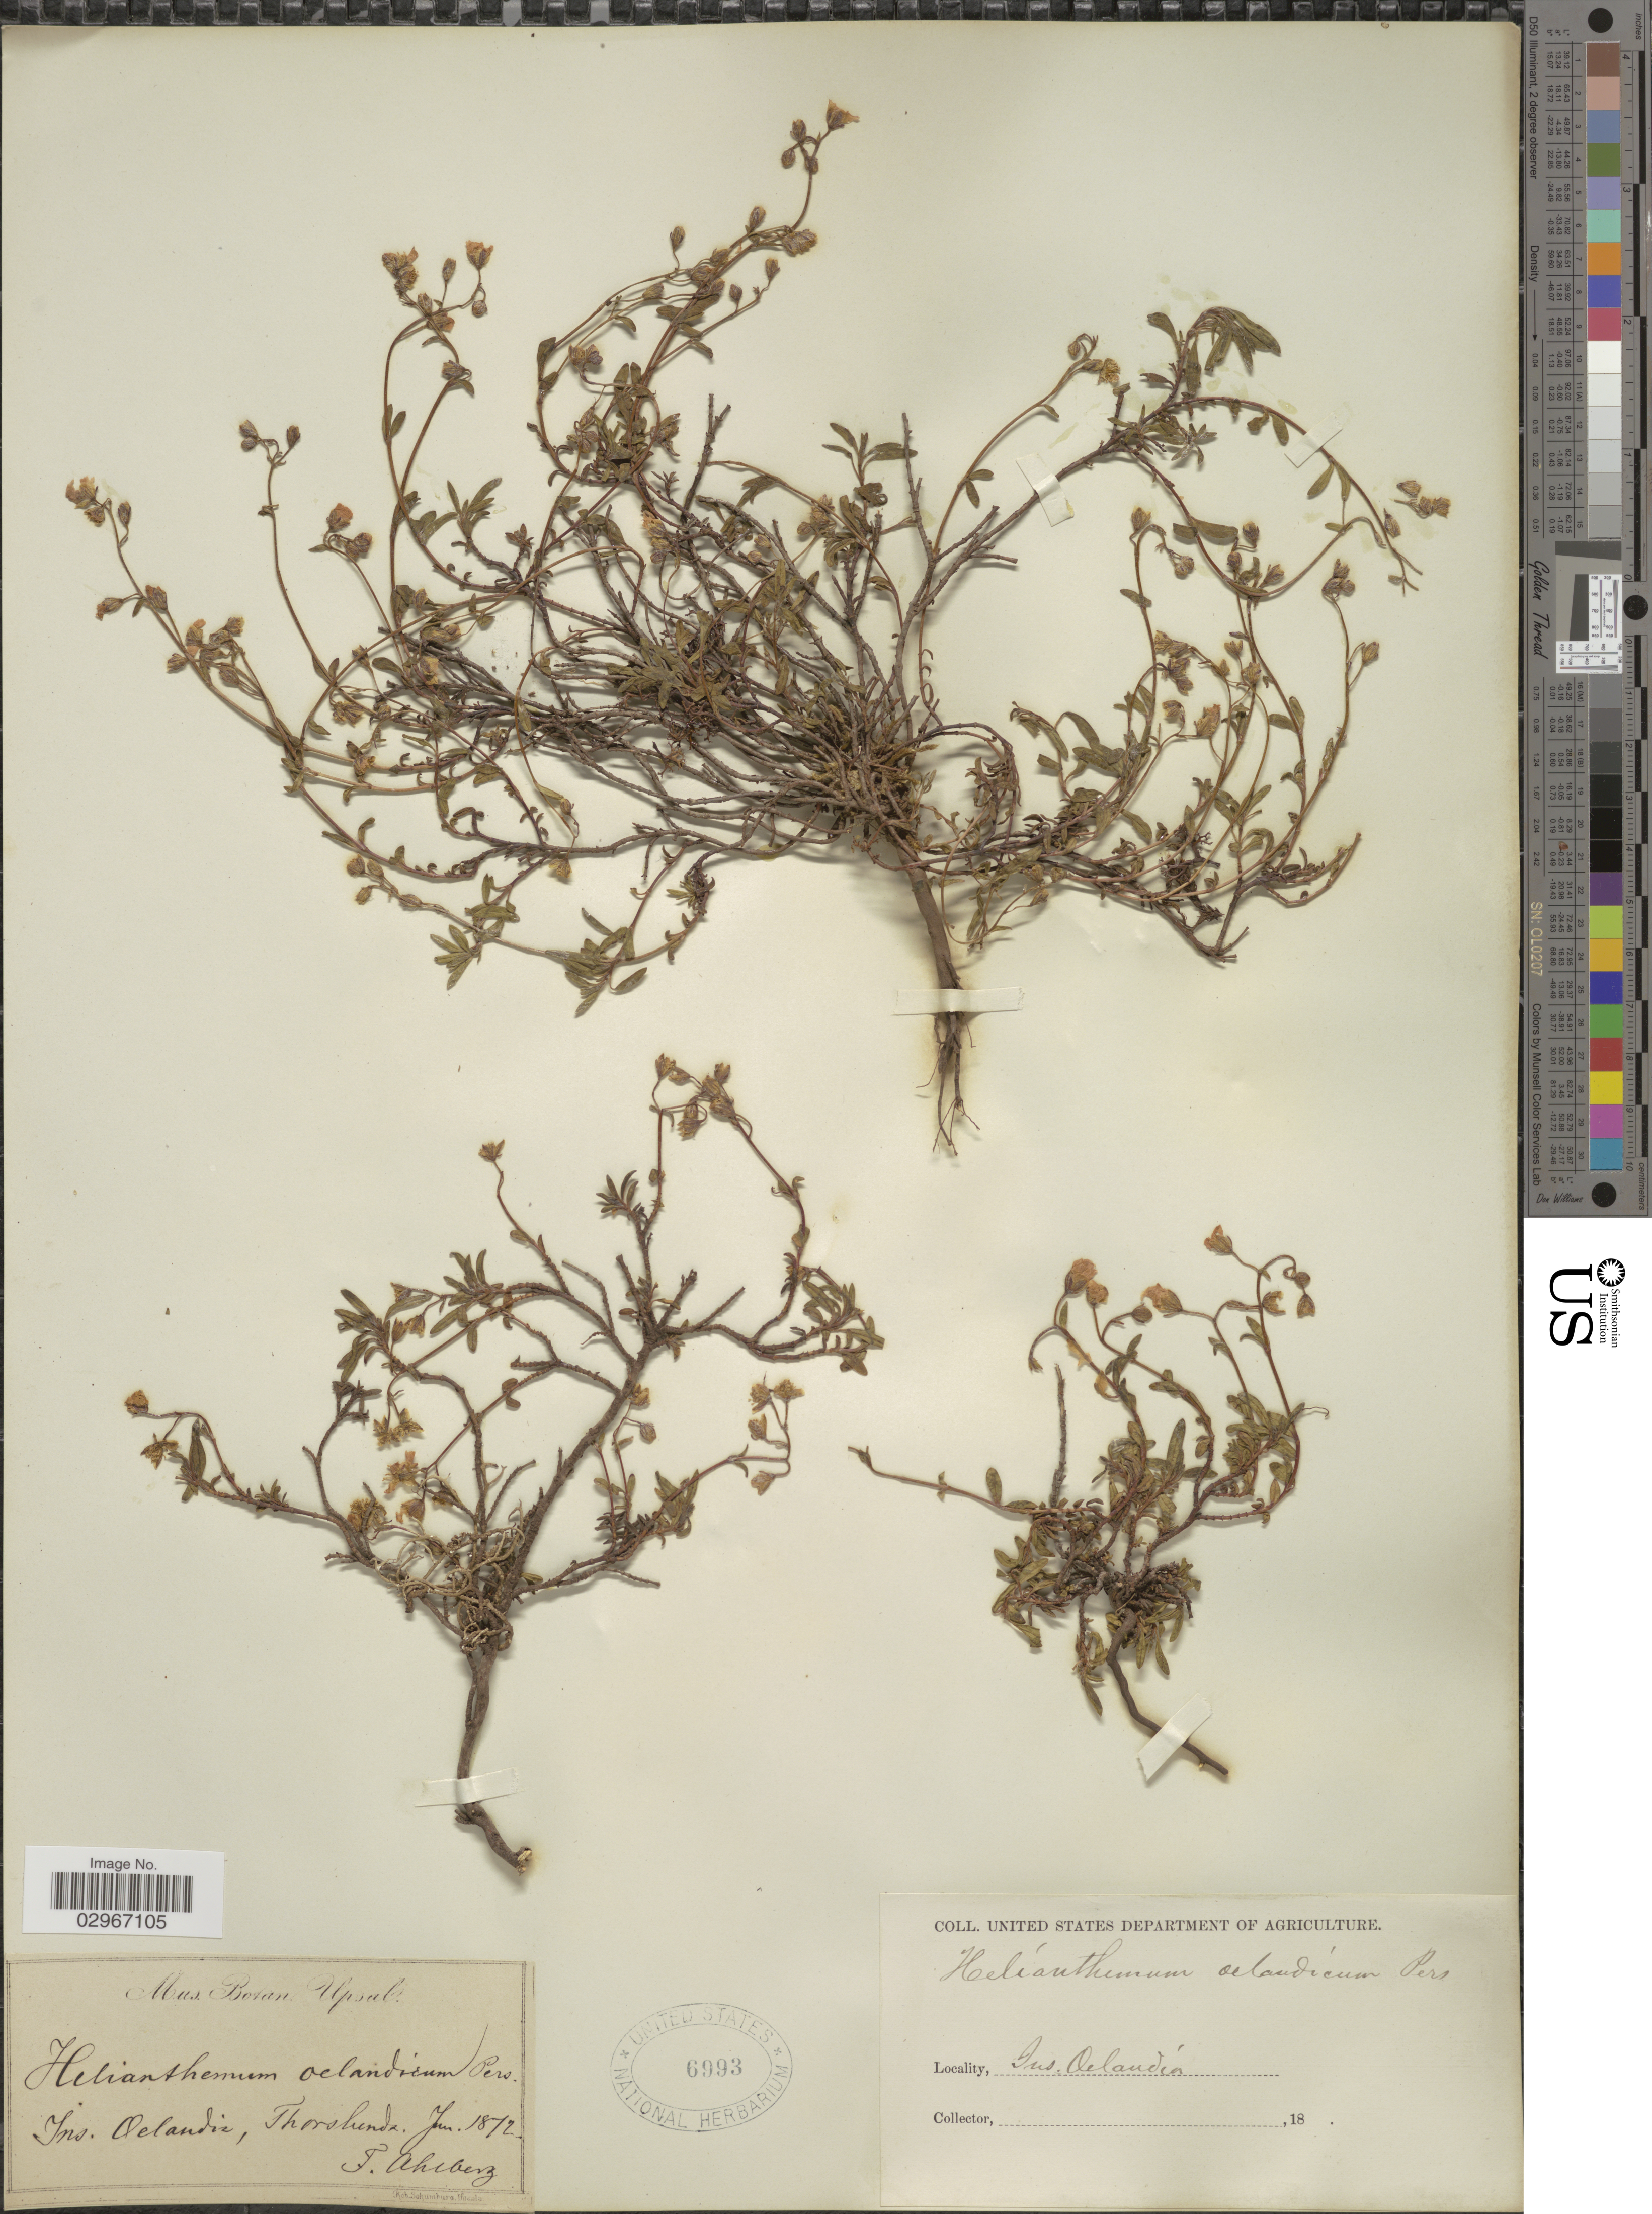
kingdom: Plantae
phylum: Tracheophyta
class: Magnoliopsida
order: Malvales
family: Cistaceae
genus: Helianthemum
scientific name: Helianthemum oelandicum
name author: (L.) DC.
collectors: F. Ahlberg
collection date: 1872-06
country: Sweden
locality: Ins. Oelandia, Thorslunda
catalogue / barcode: US 6993